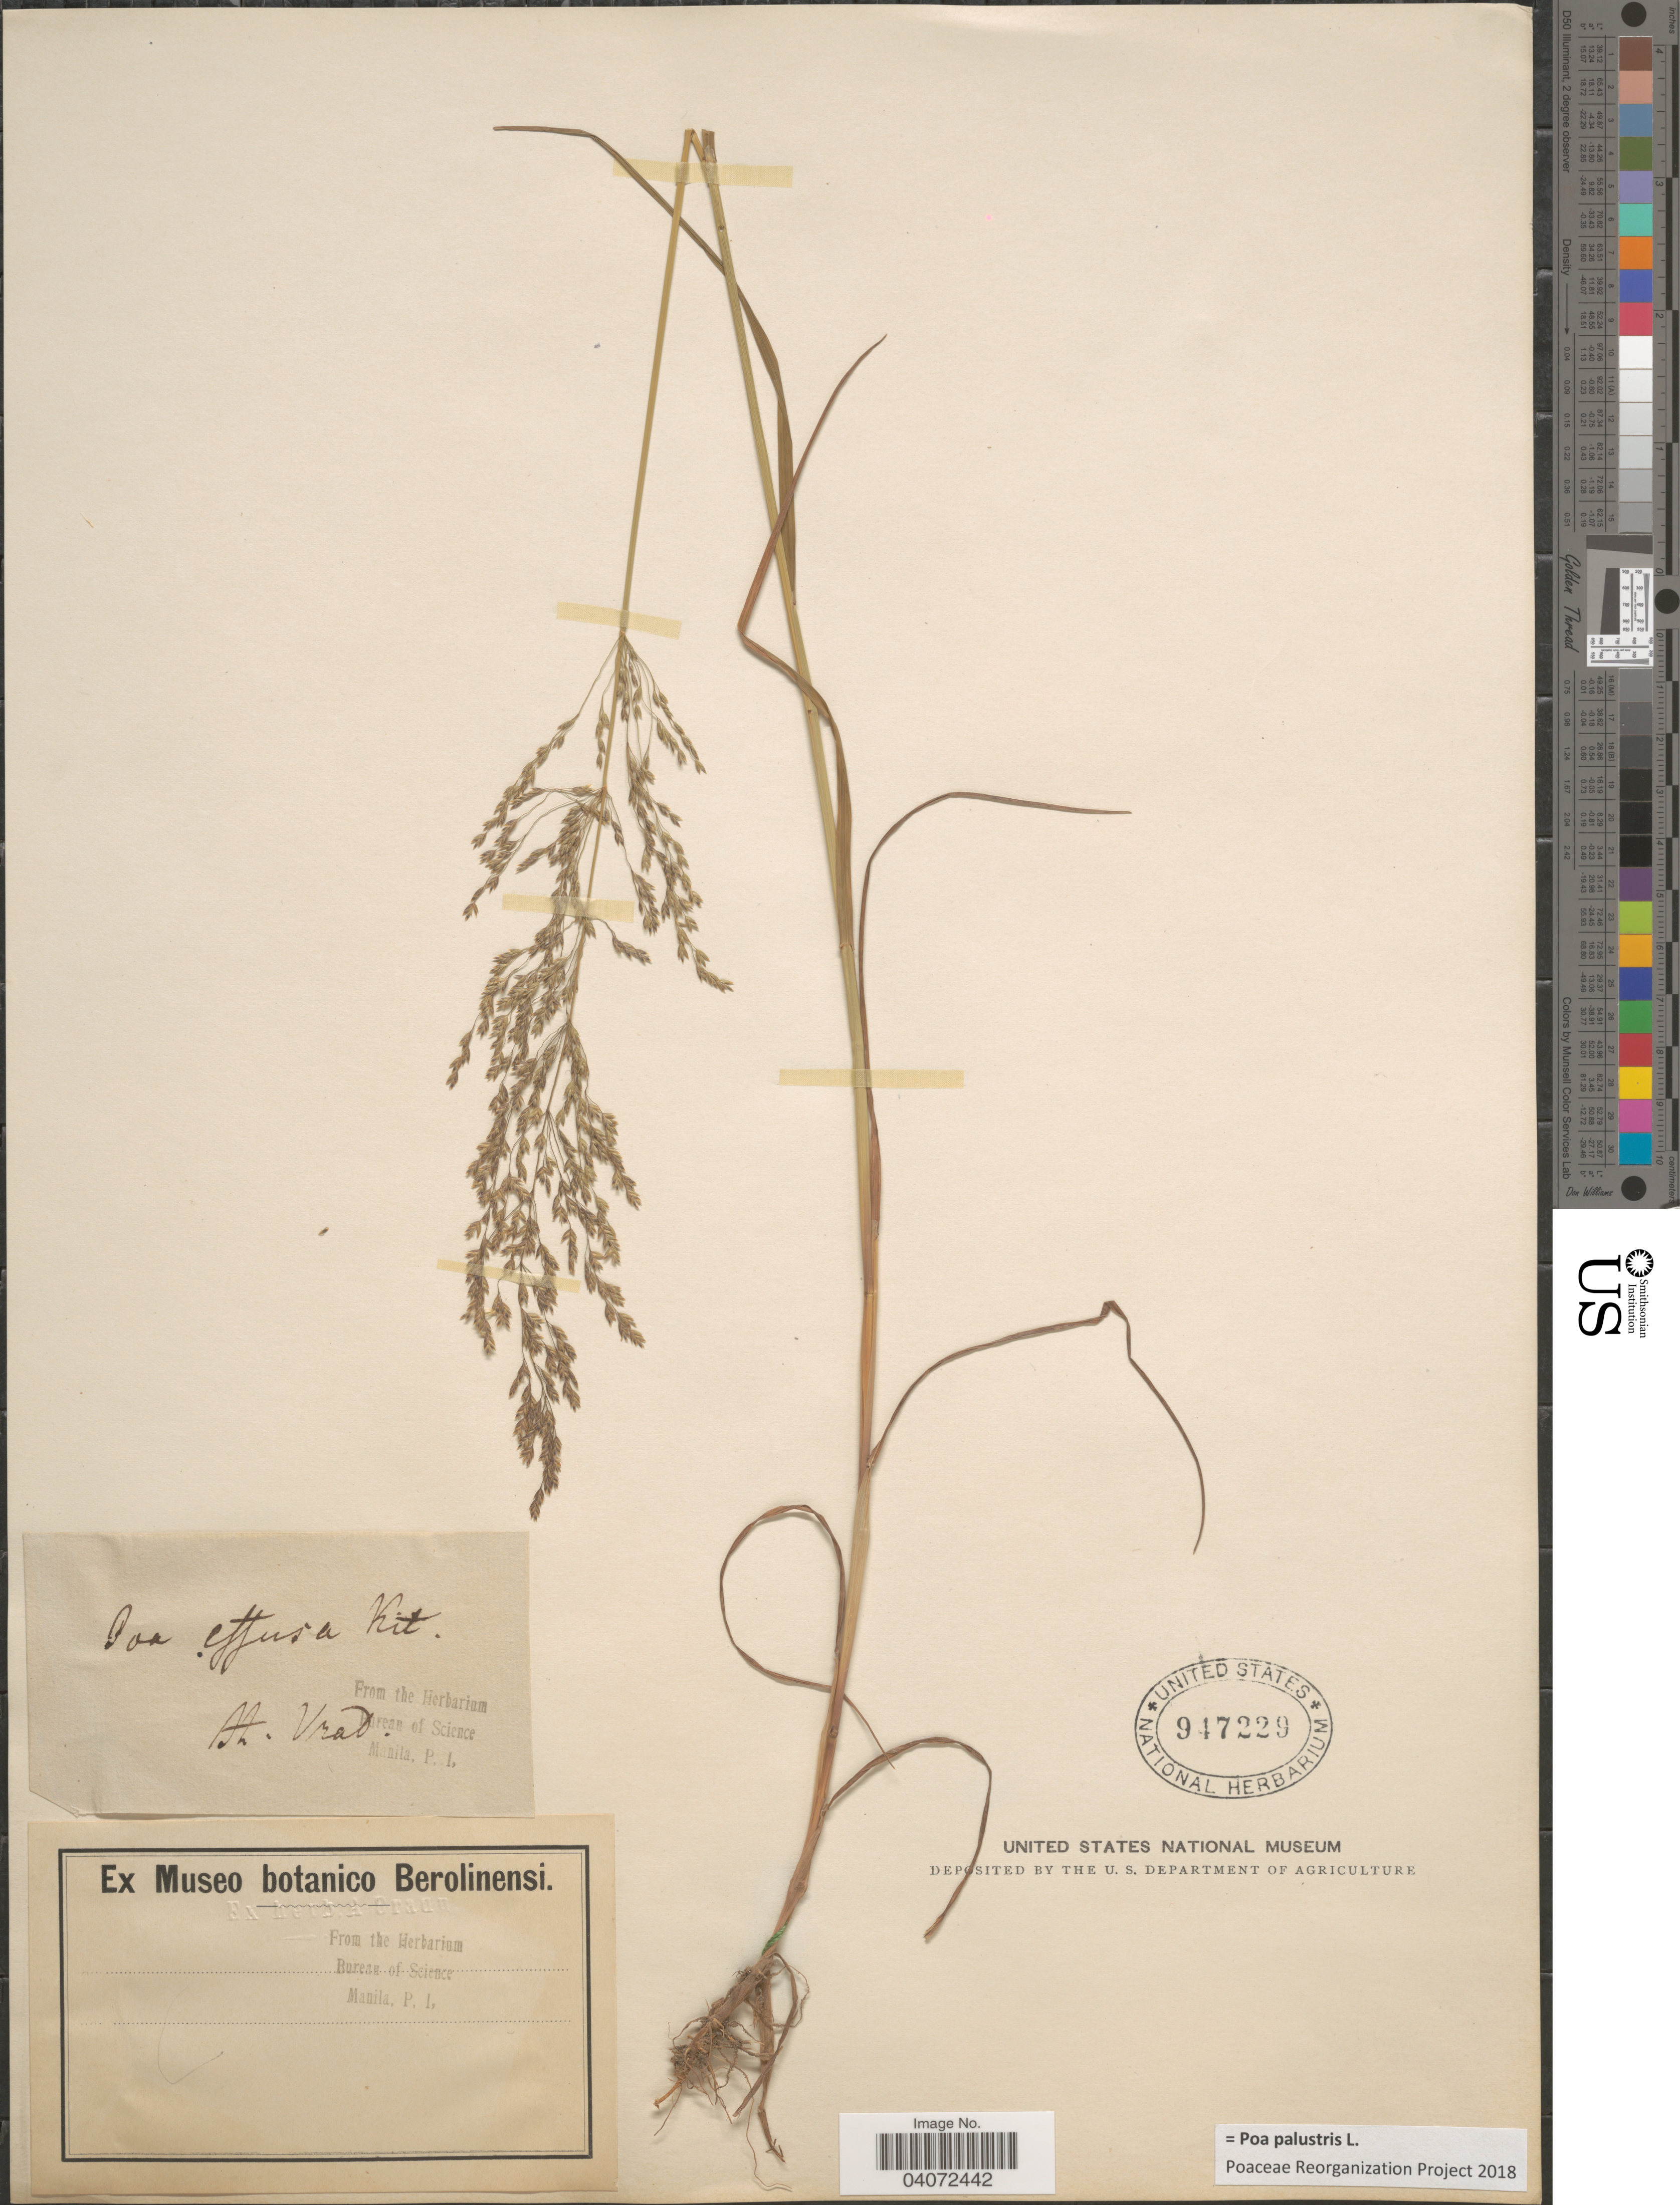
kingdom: Plantae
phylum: Tracheophyta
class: Liliopsida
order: Poales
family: Poaceae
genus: Poa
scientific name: Poa palustris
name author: L.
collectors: ex Museo Botanico Berolinensi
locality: St. Vrad.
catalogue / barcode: US 947229